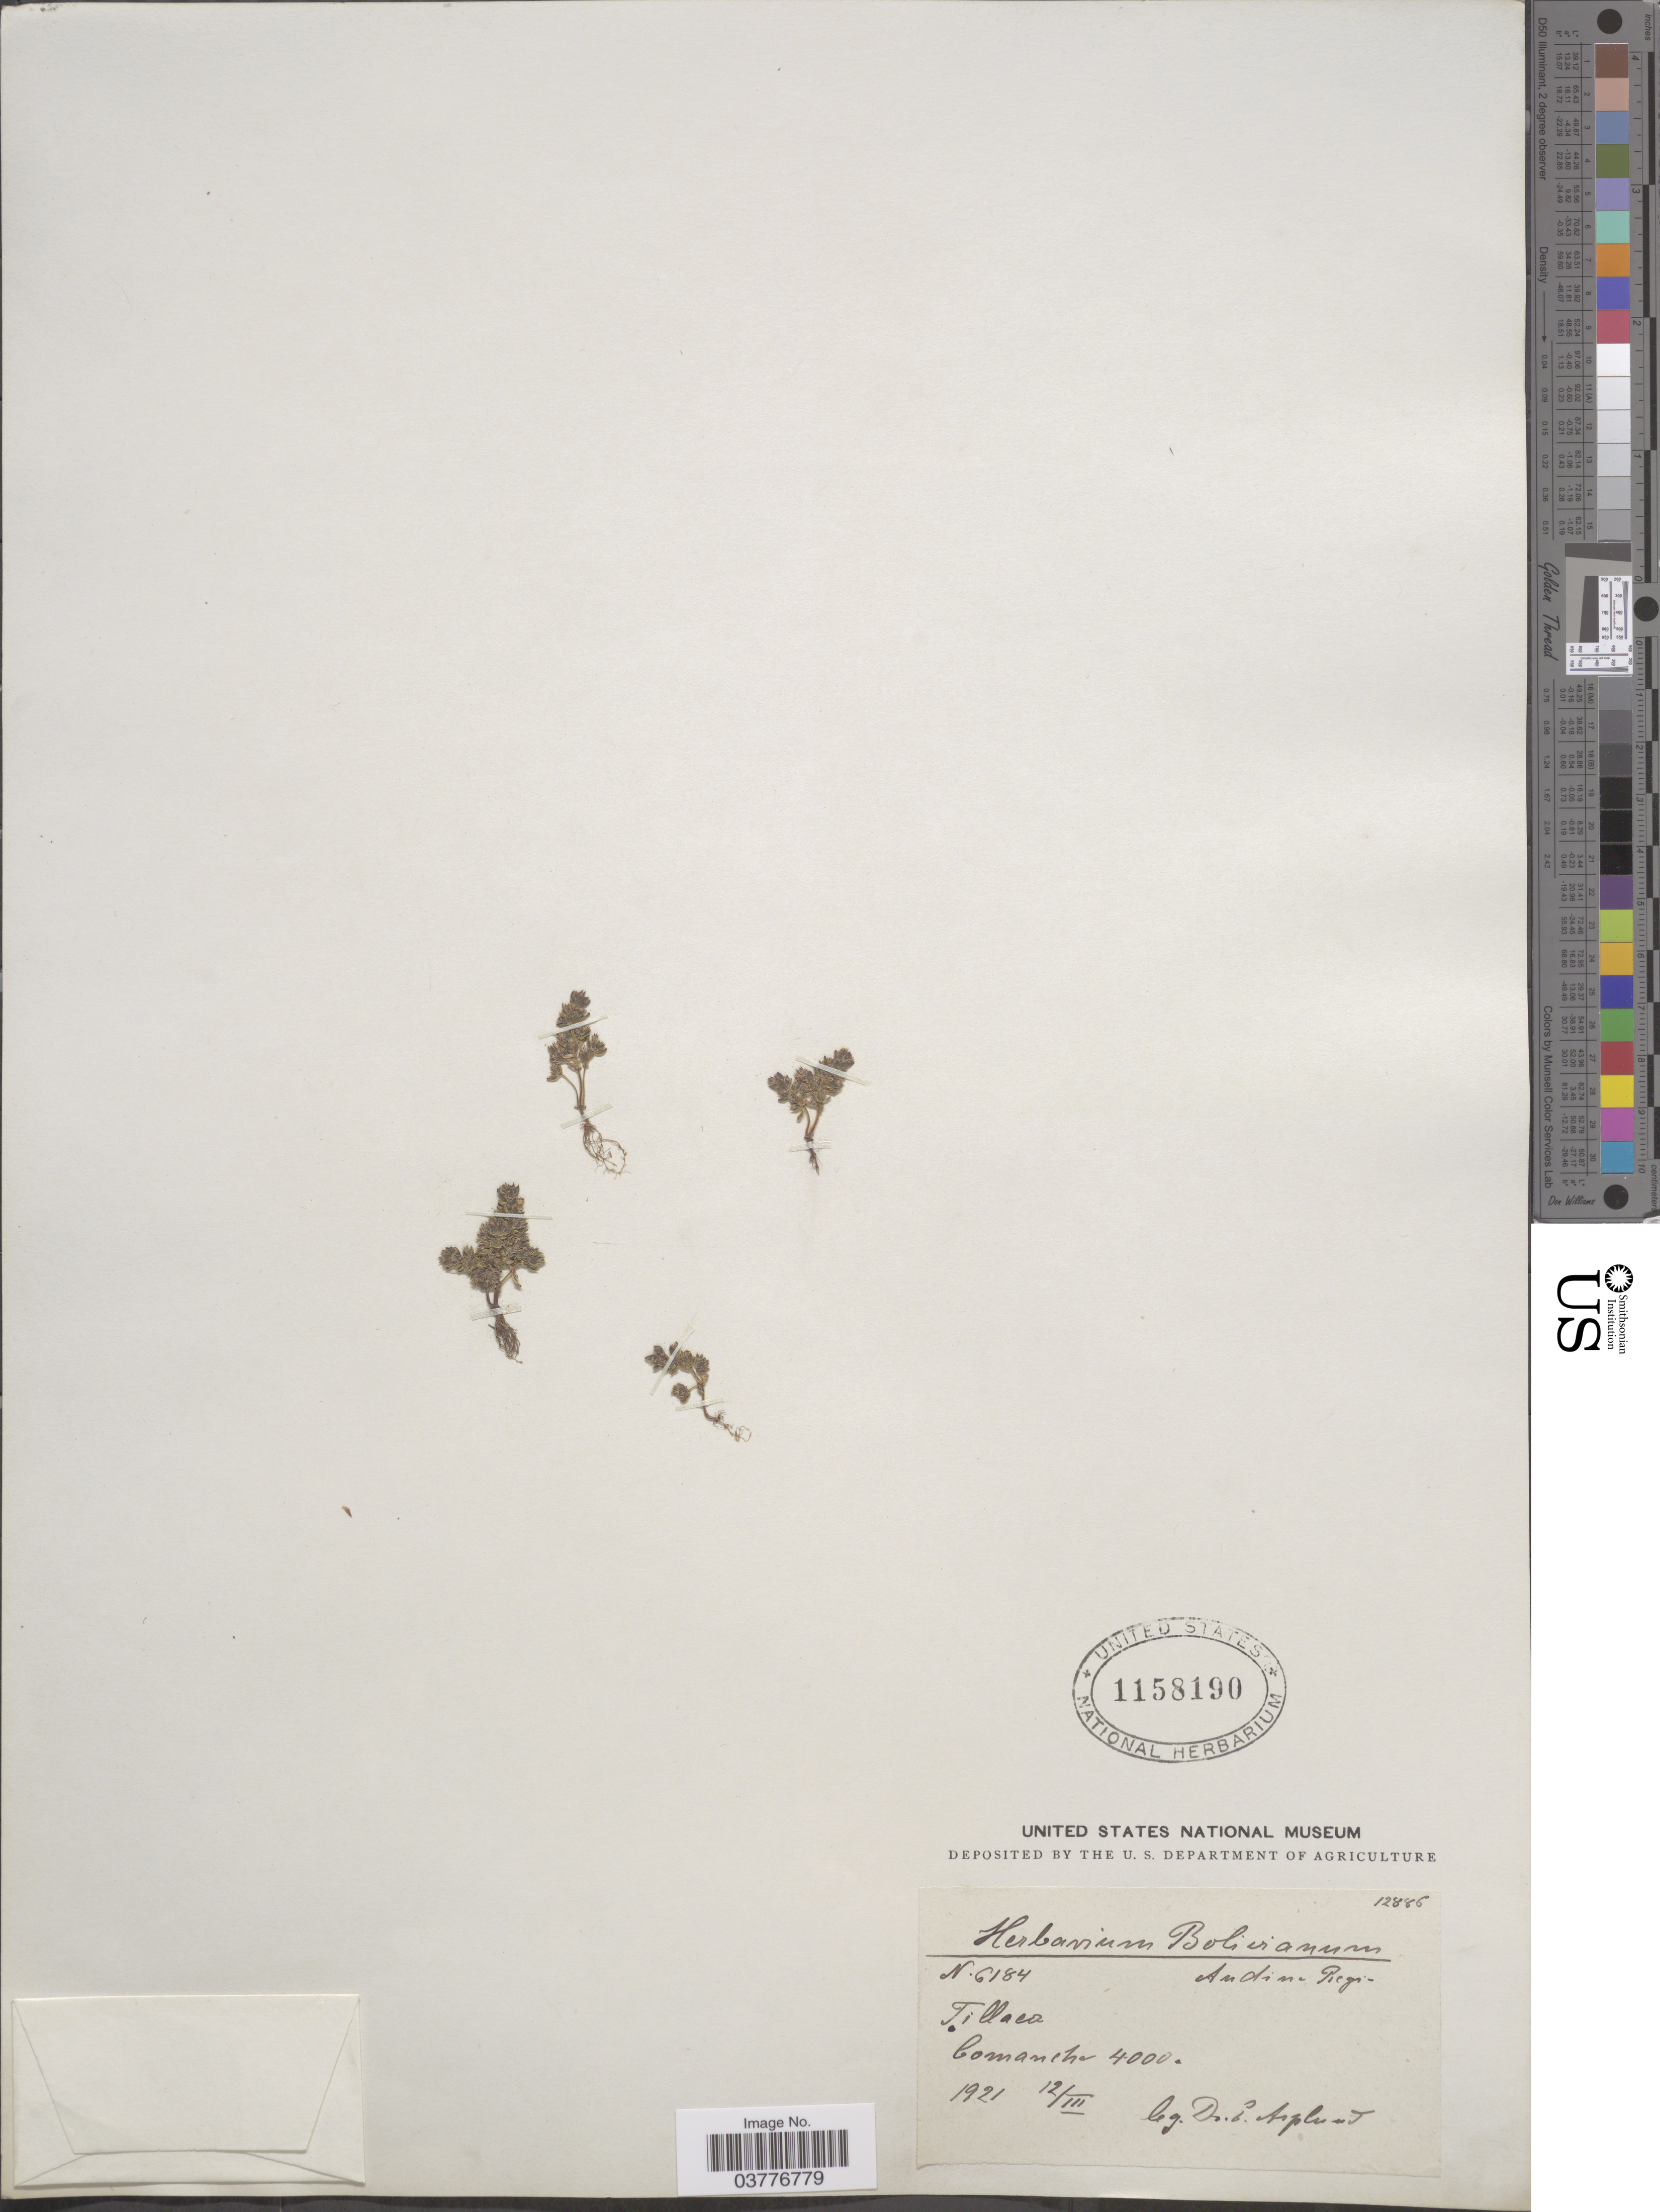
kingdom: Plantae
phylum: Tracheophyta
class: Magnoliopsida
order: Saxifragales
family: Crassulaceae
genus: Crassula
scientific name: Crassula sp.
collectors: E. Asplund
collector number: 6184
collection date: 1921-03-12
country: Bolivia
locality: Andine Regio. Comanche.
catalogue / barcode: US 1158190